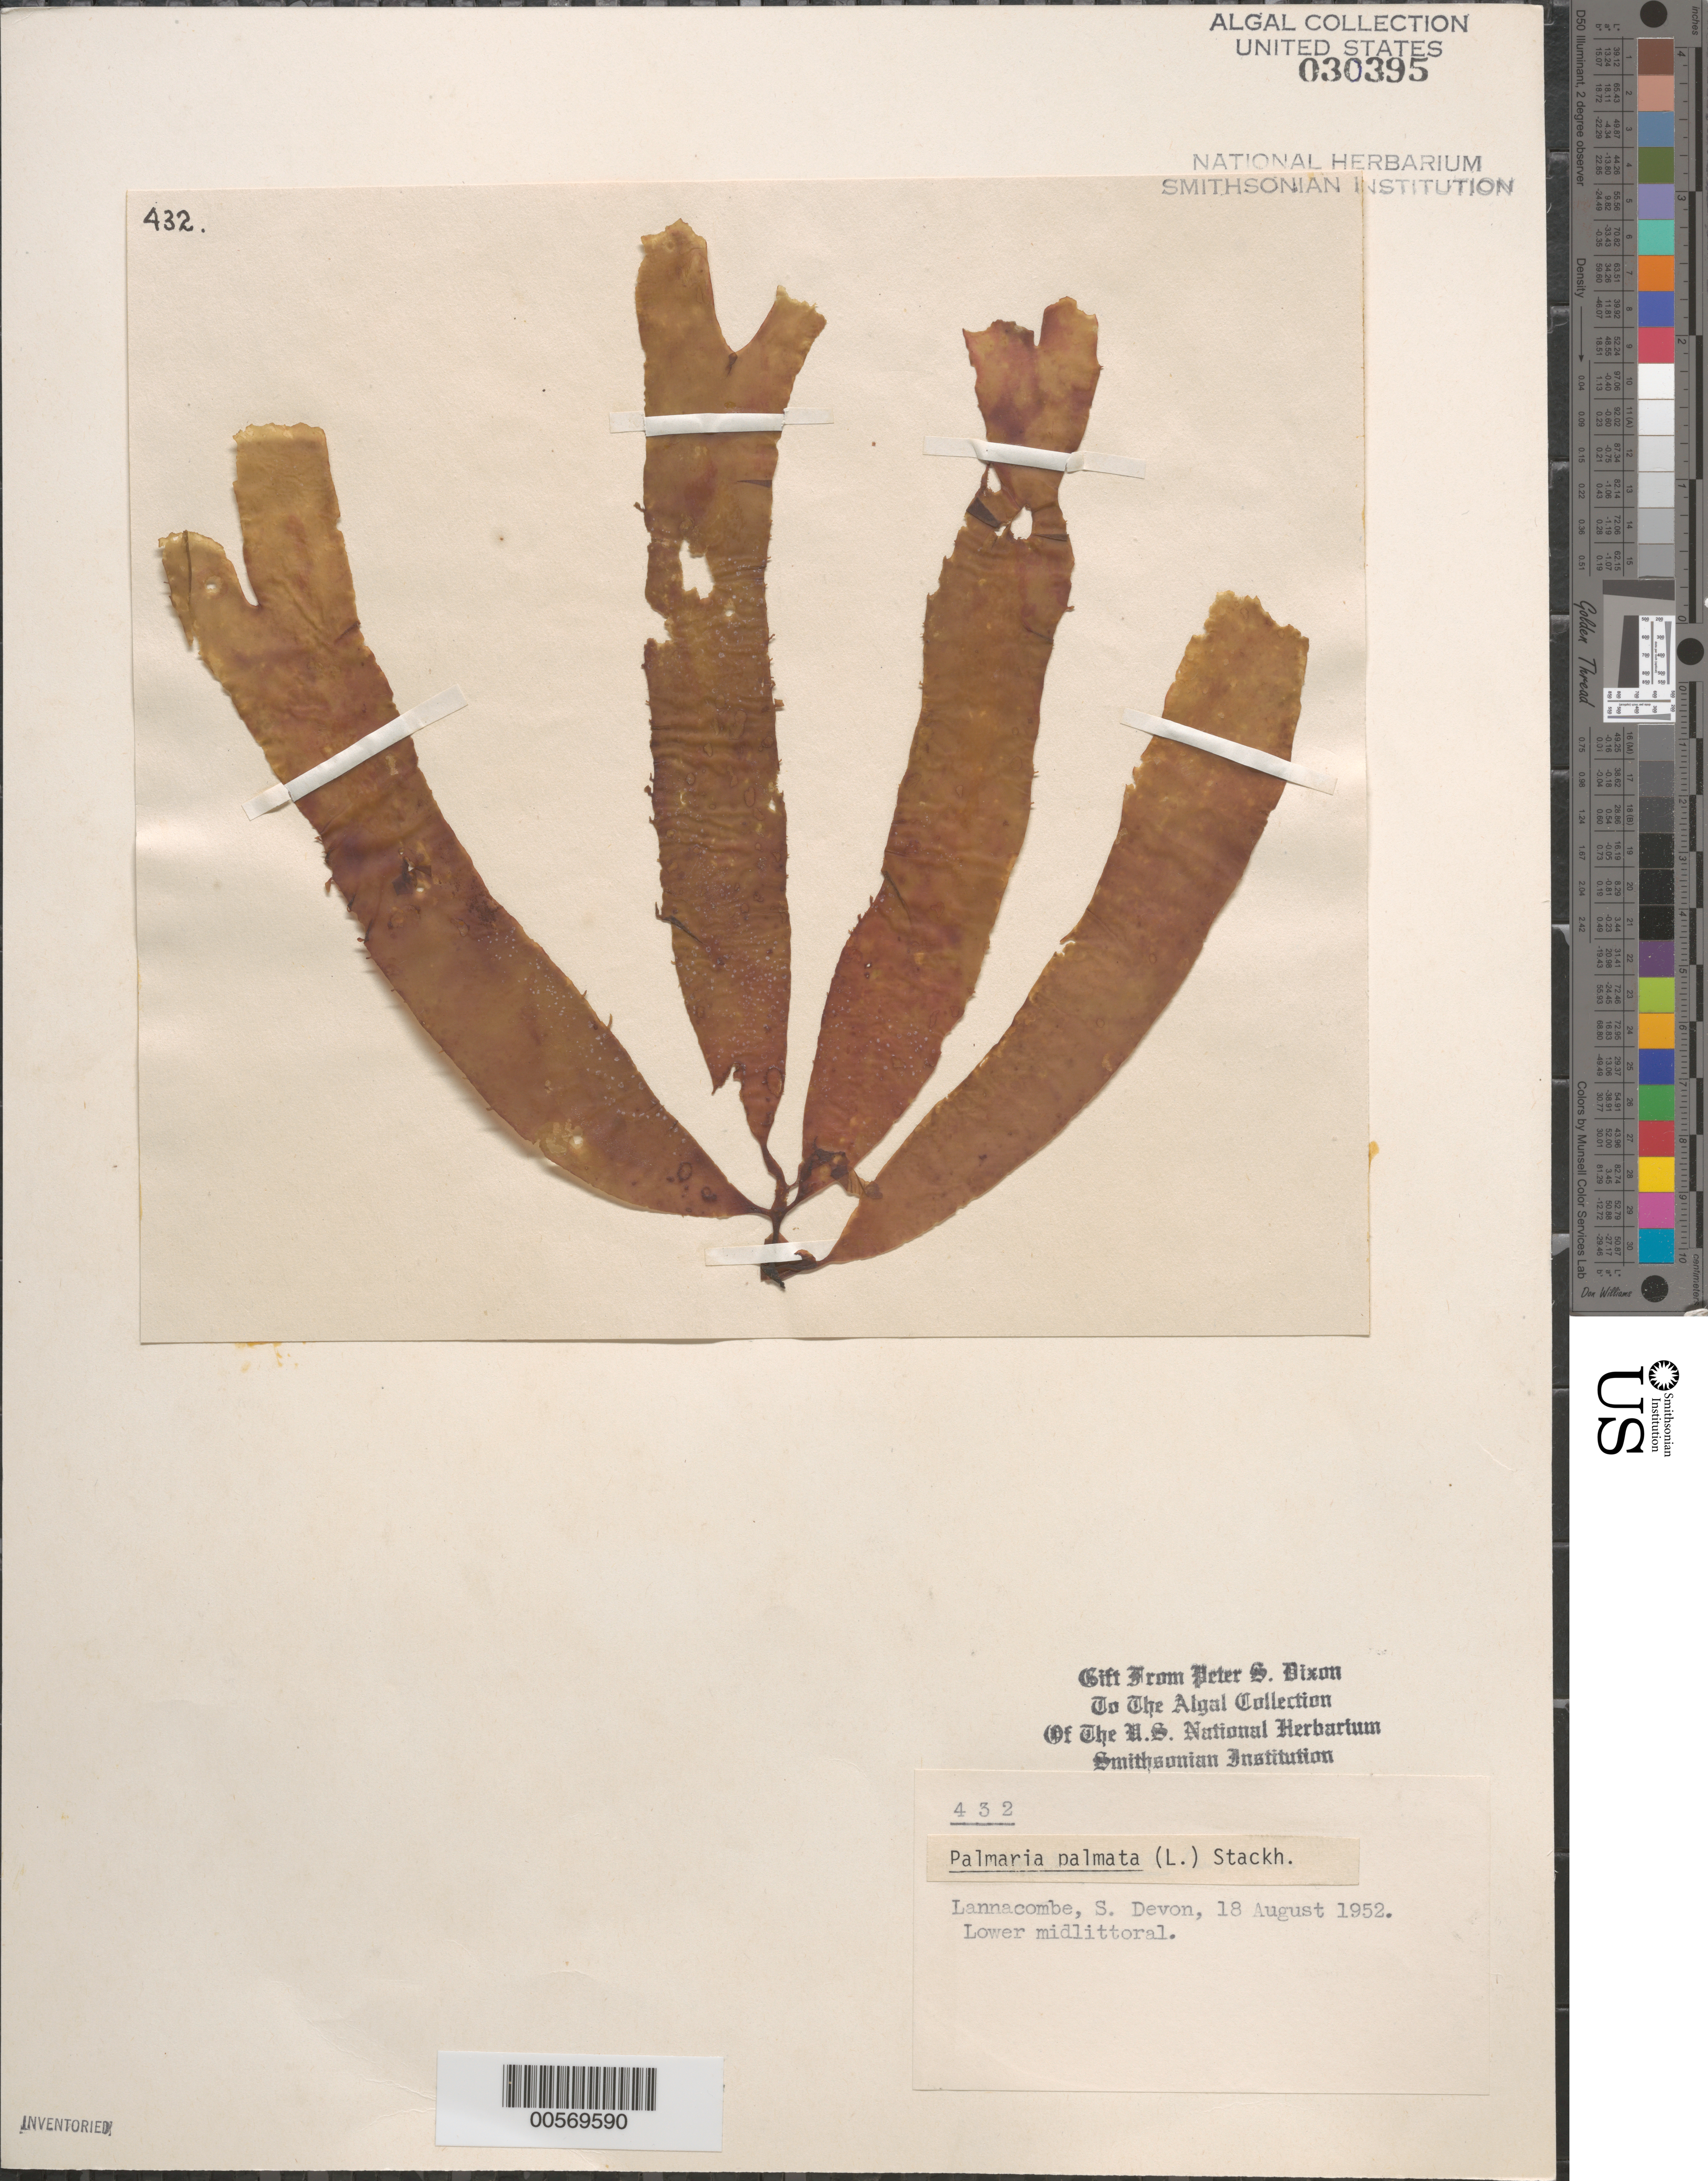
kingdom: Plantae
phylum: Rhodophyta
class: Florideophyceae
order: Palmariales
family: Palmariaceae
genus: Palmaria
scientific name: Palmaria palmata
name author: (L.) F. Weber & D. Mohr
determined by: Dixon, P. S.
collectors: P. S. Dixon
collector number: PSD 432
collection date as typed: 18 Aug 1952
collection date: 1952-08-18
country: United Kingdom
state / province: England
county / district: Devon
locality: Lannacombe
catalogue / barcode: US 30395